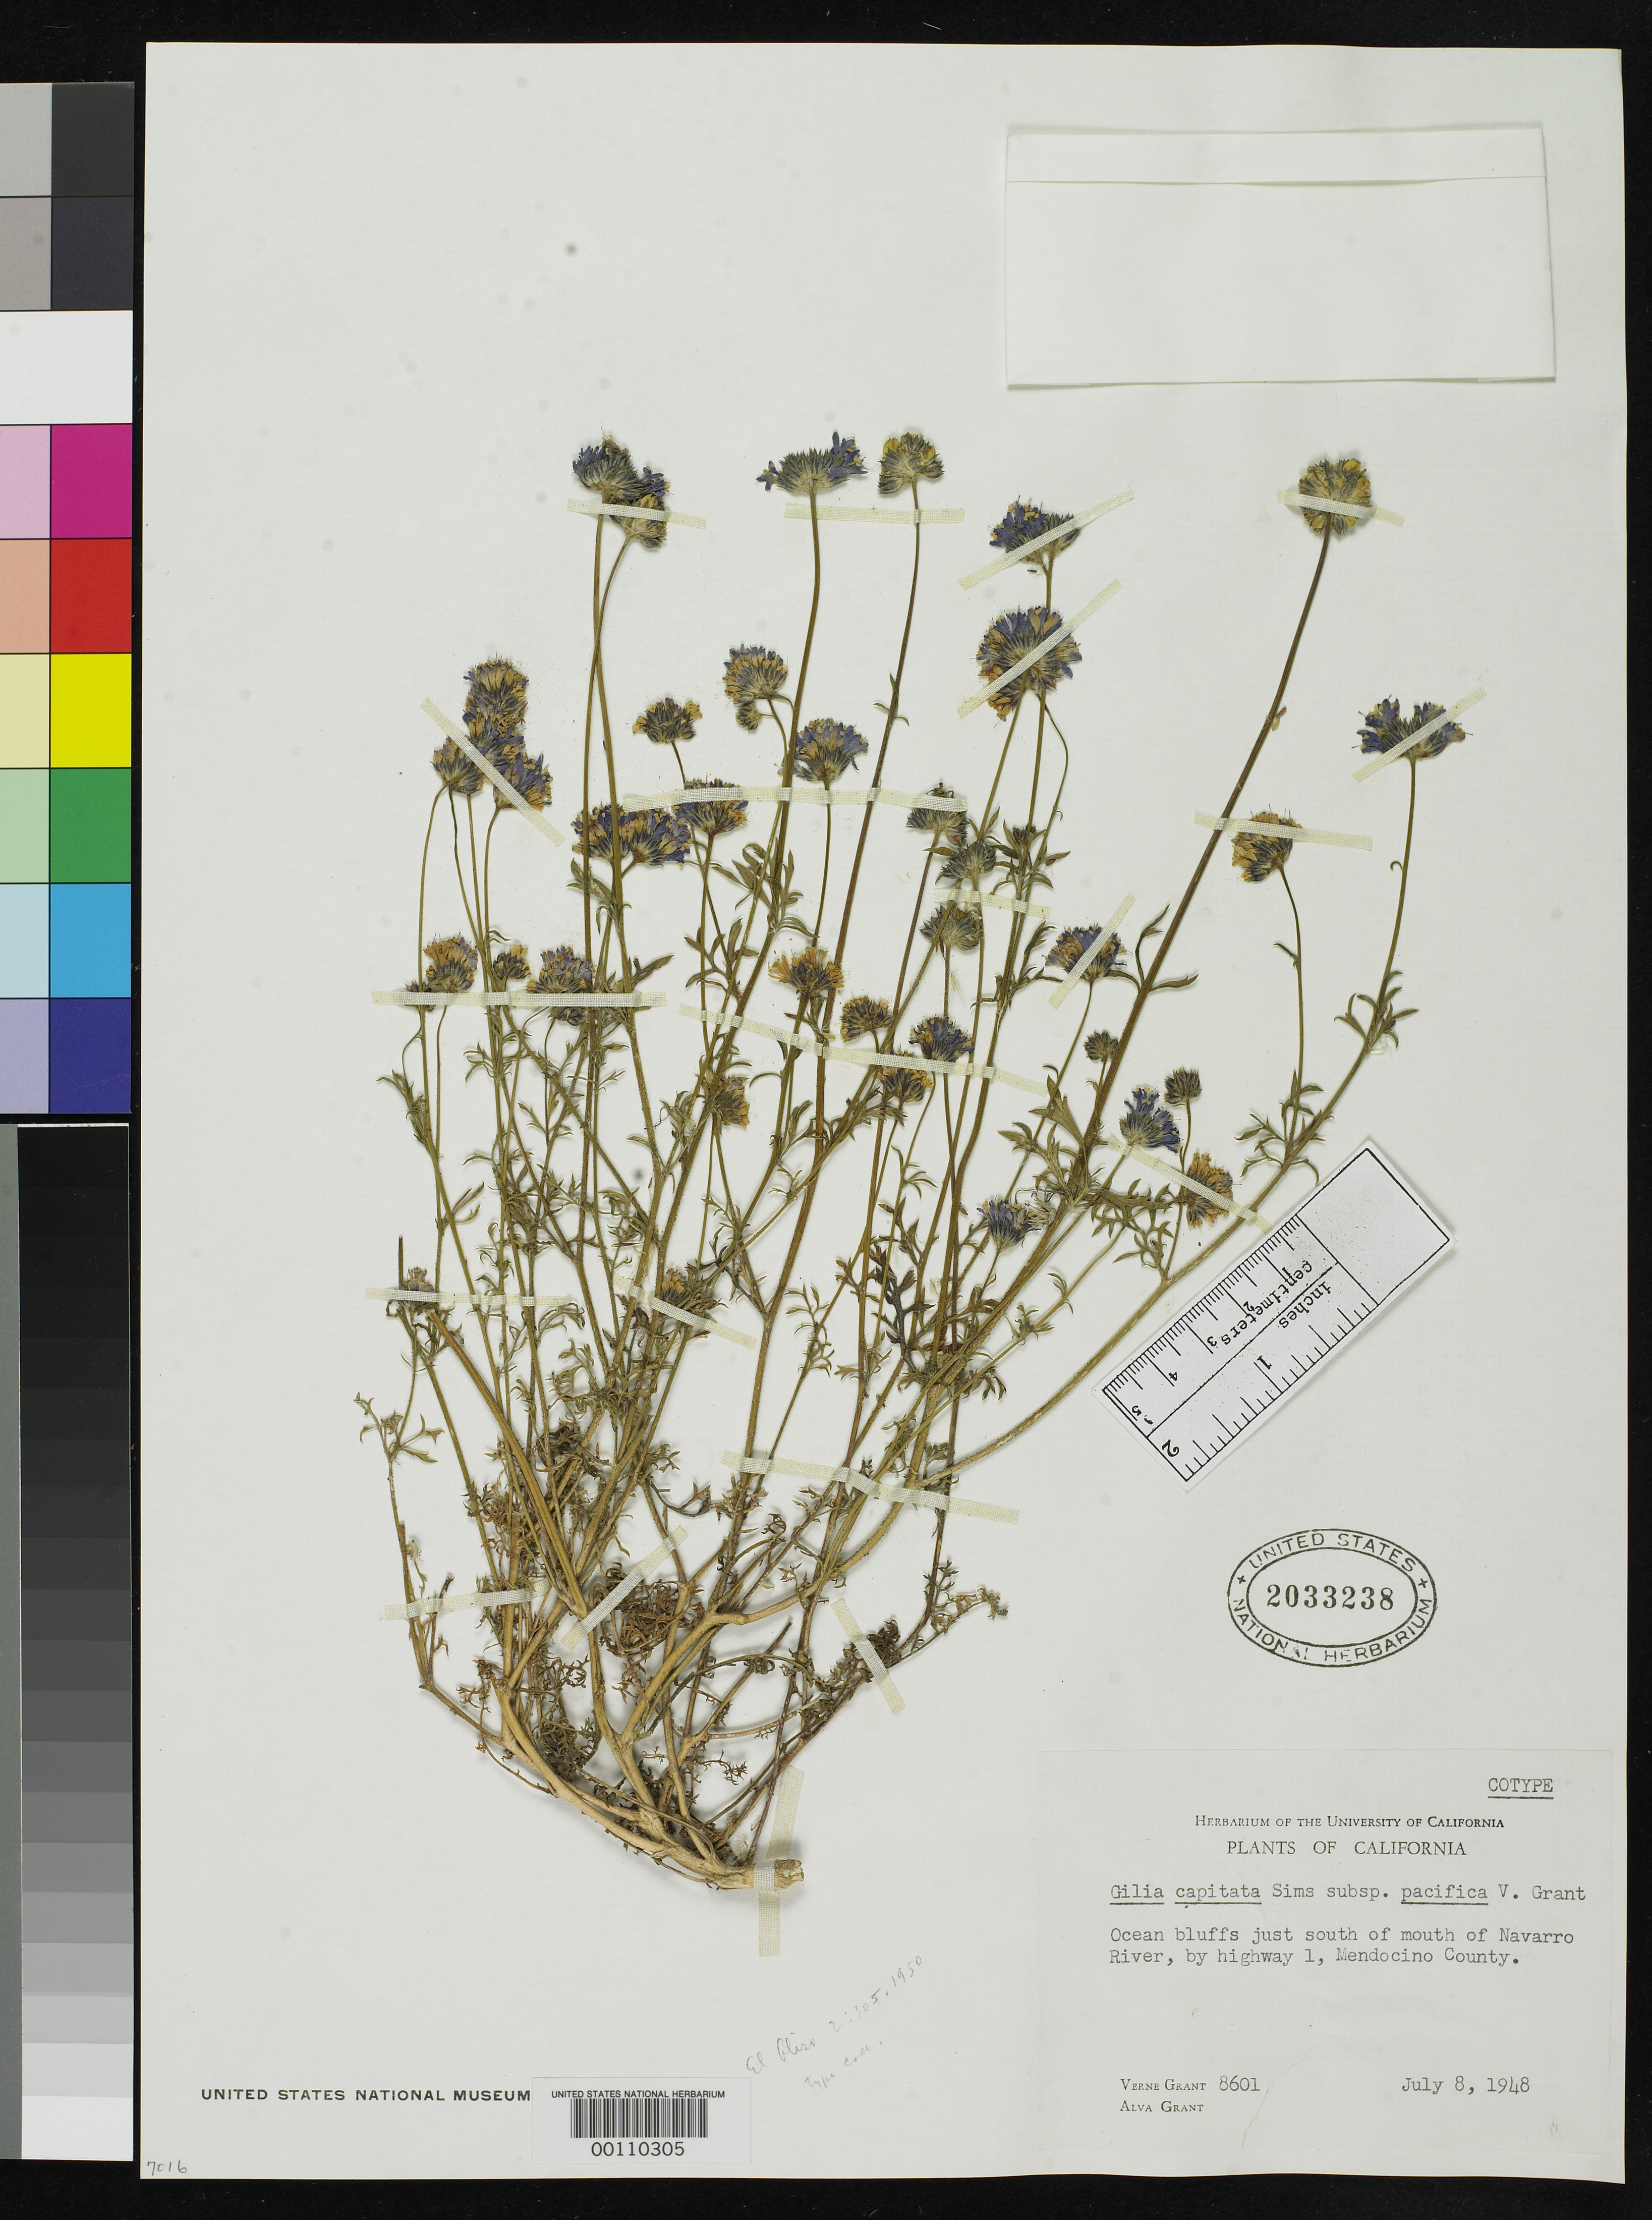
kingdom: Plantae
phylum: Tracheophyta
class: Magnoliopsida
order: Ericales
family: Polemoniaceae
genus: Gilia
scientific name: Gilia capitata subsp. pacifica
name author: V.E. Grant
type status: Isotype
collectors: V. E. Grant & A. Grant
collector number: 8601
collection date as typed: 08 Jul 1948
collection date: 1948-07-08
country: United States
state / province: California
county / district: Mendocino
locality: S of mouth of Navarro River.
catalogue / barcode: US 2033238